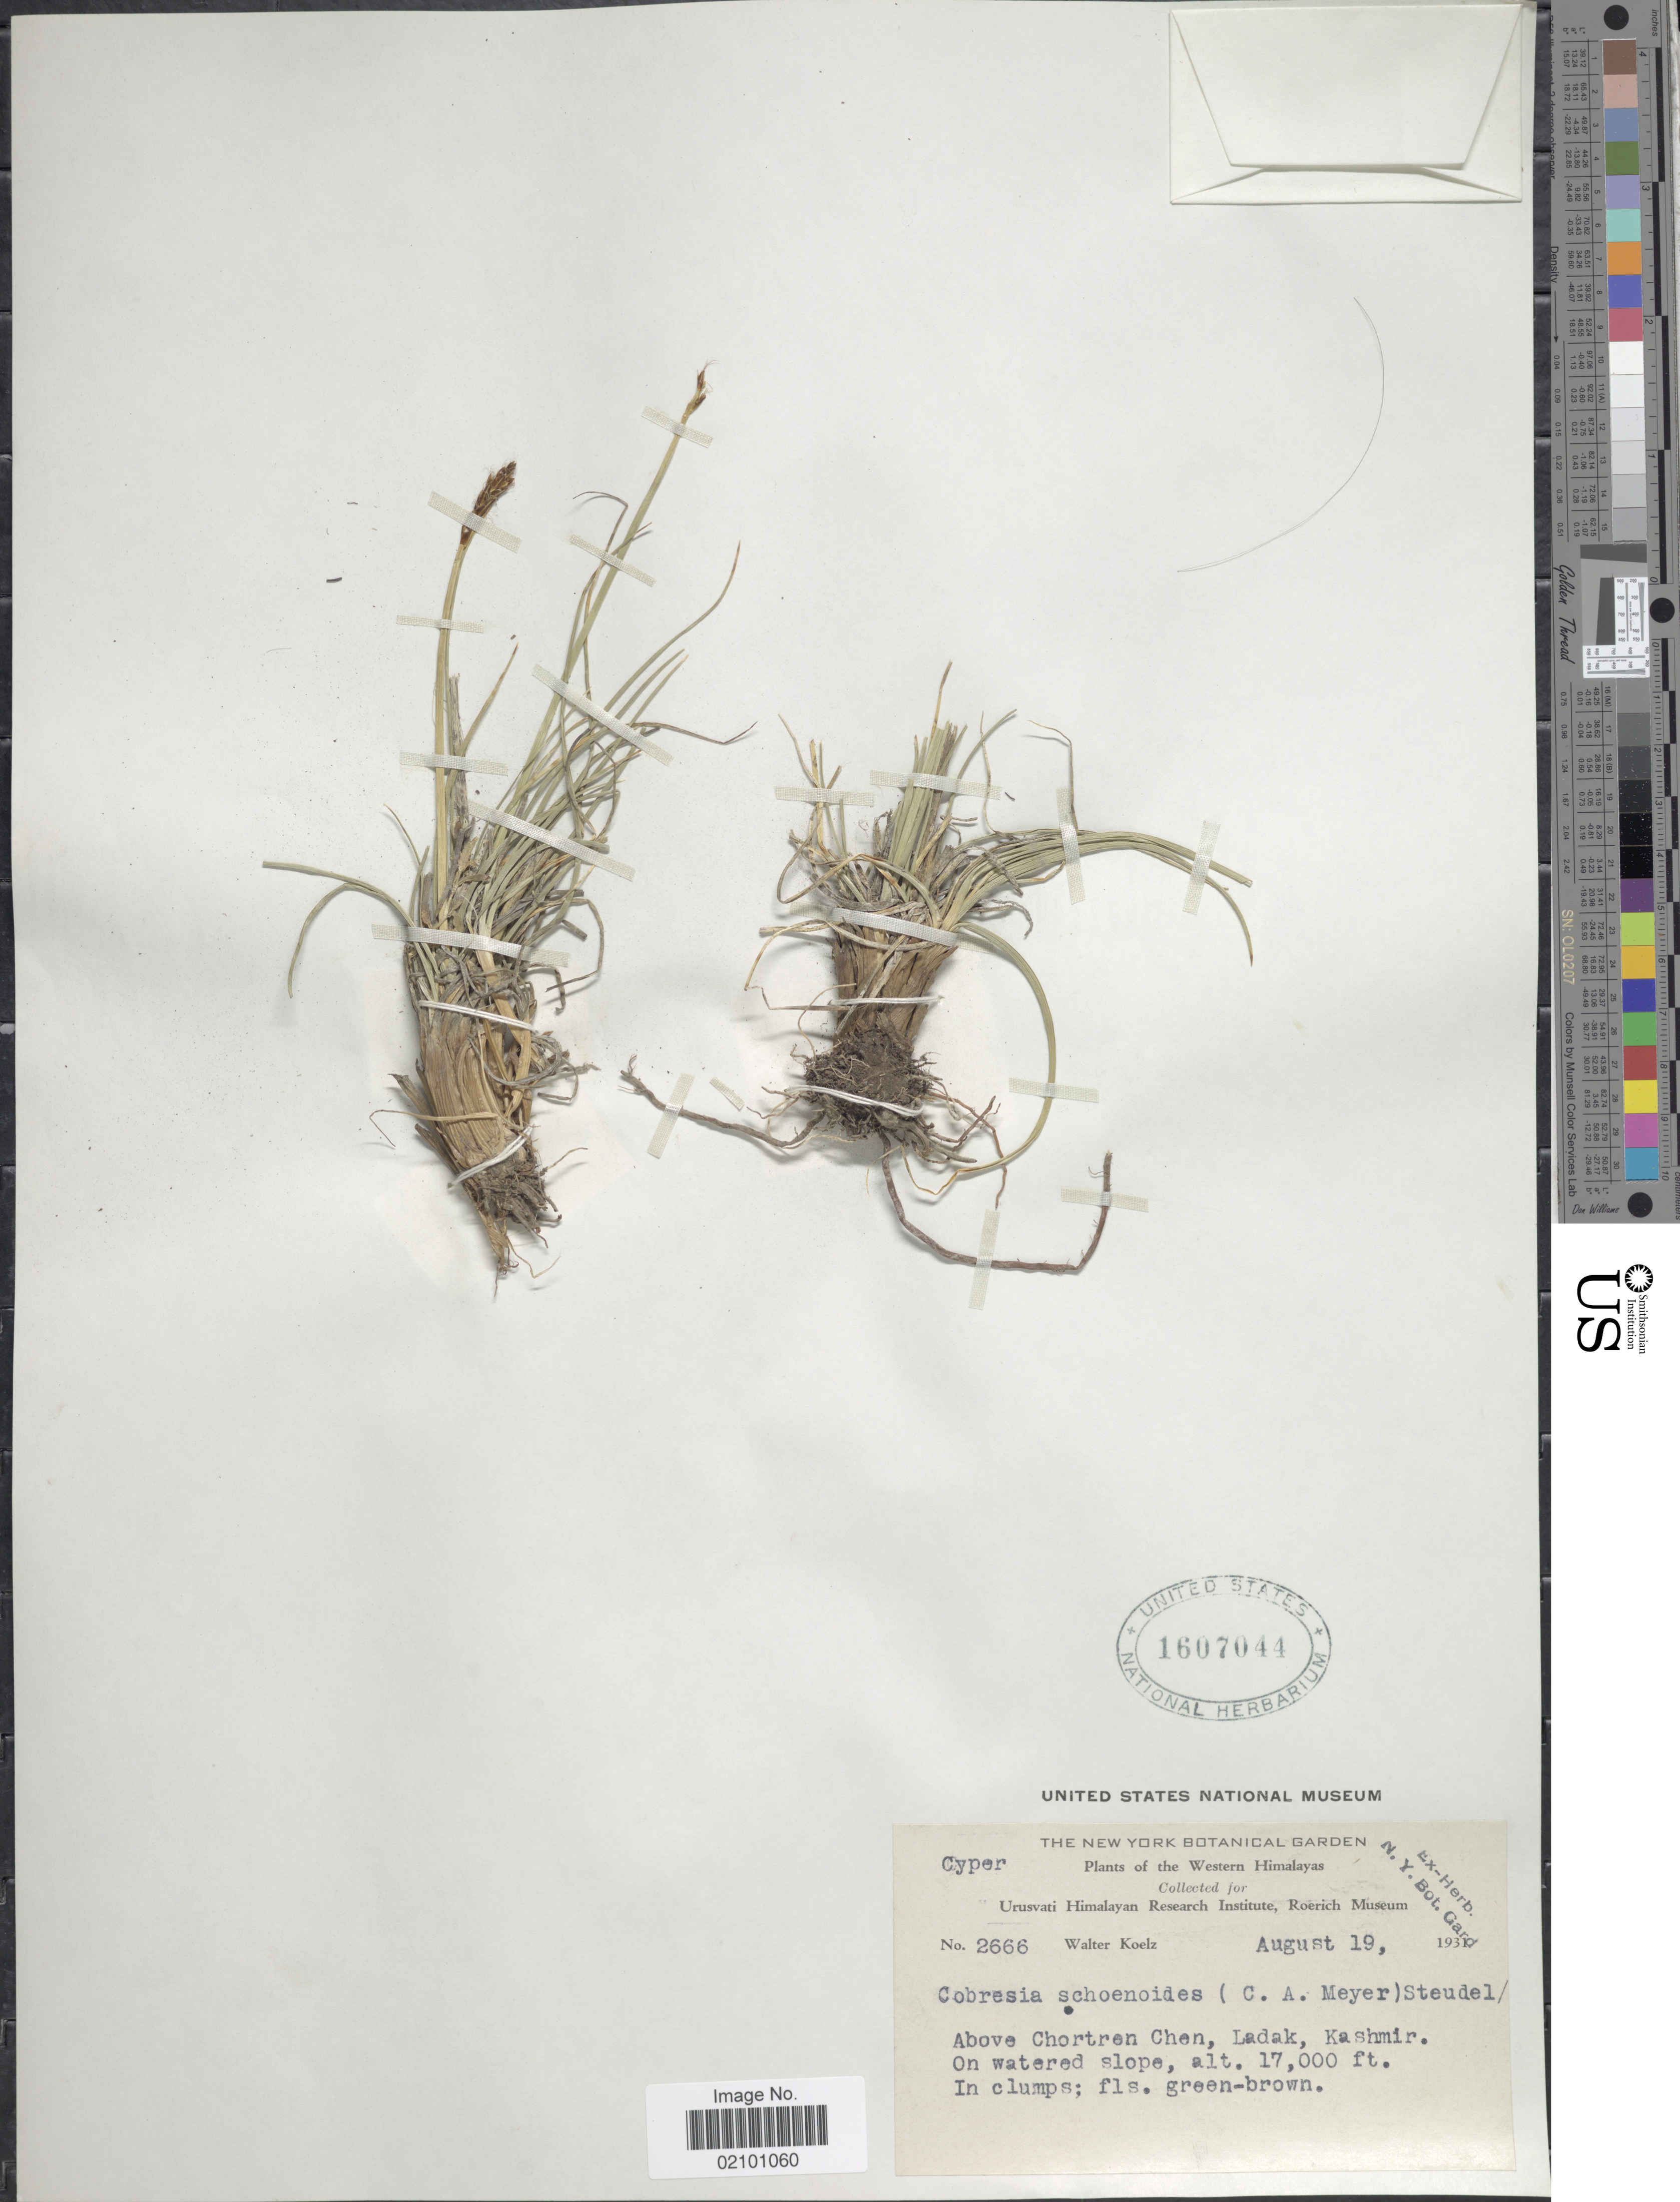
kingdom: Plantae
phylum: Tracheophyta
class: Liliopsida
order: Poales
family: Cyperaceae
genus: Carex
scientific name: Carex deasyi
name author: (C.B. Clarke) O. Yano & S.R. Zhang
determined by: Strong, M. T., (US), Smithsonian Institution - National Museum of Natural History (UNITED STATES)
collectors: W. N. Koelz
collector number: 2266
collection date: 1931-08-19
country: India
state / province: Ladakh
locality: Western Himalayas, above Chortren Chen, Ladak, Kashmir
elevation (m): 5182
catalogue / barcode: US 1607044